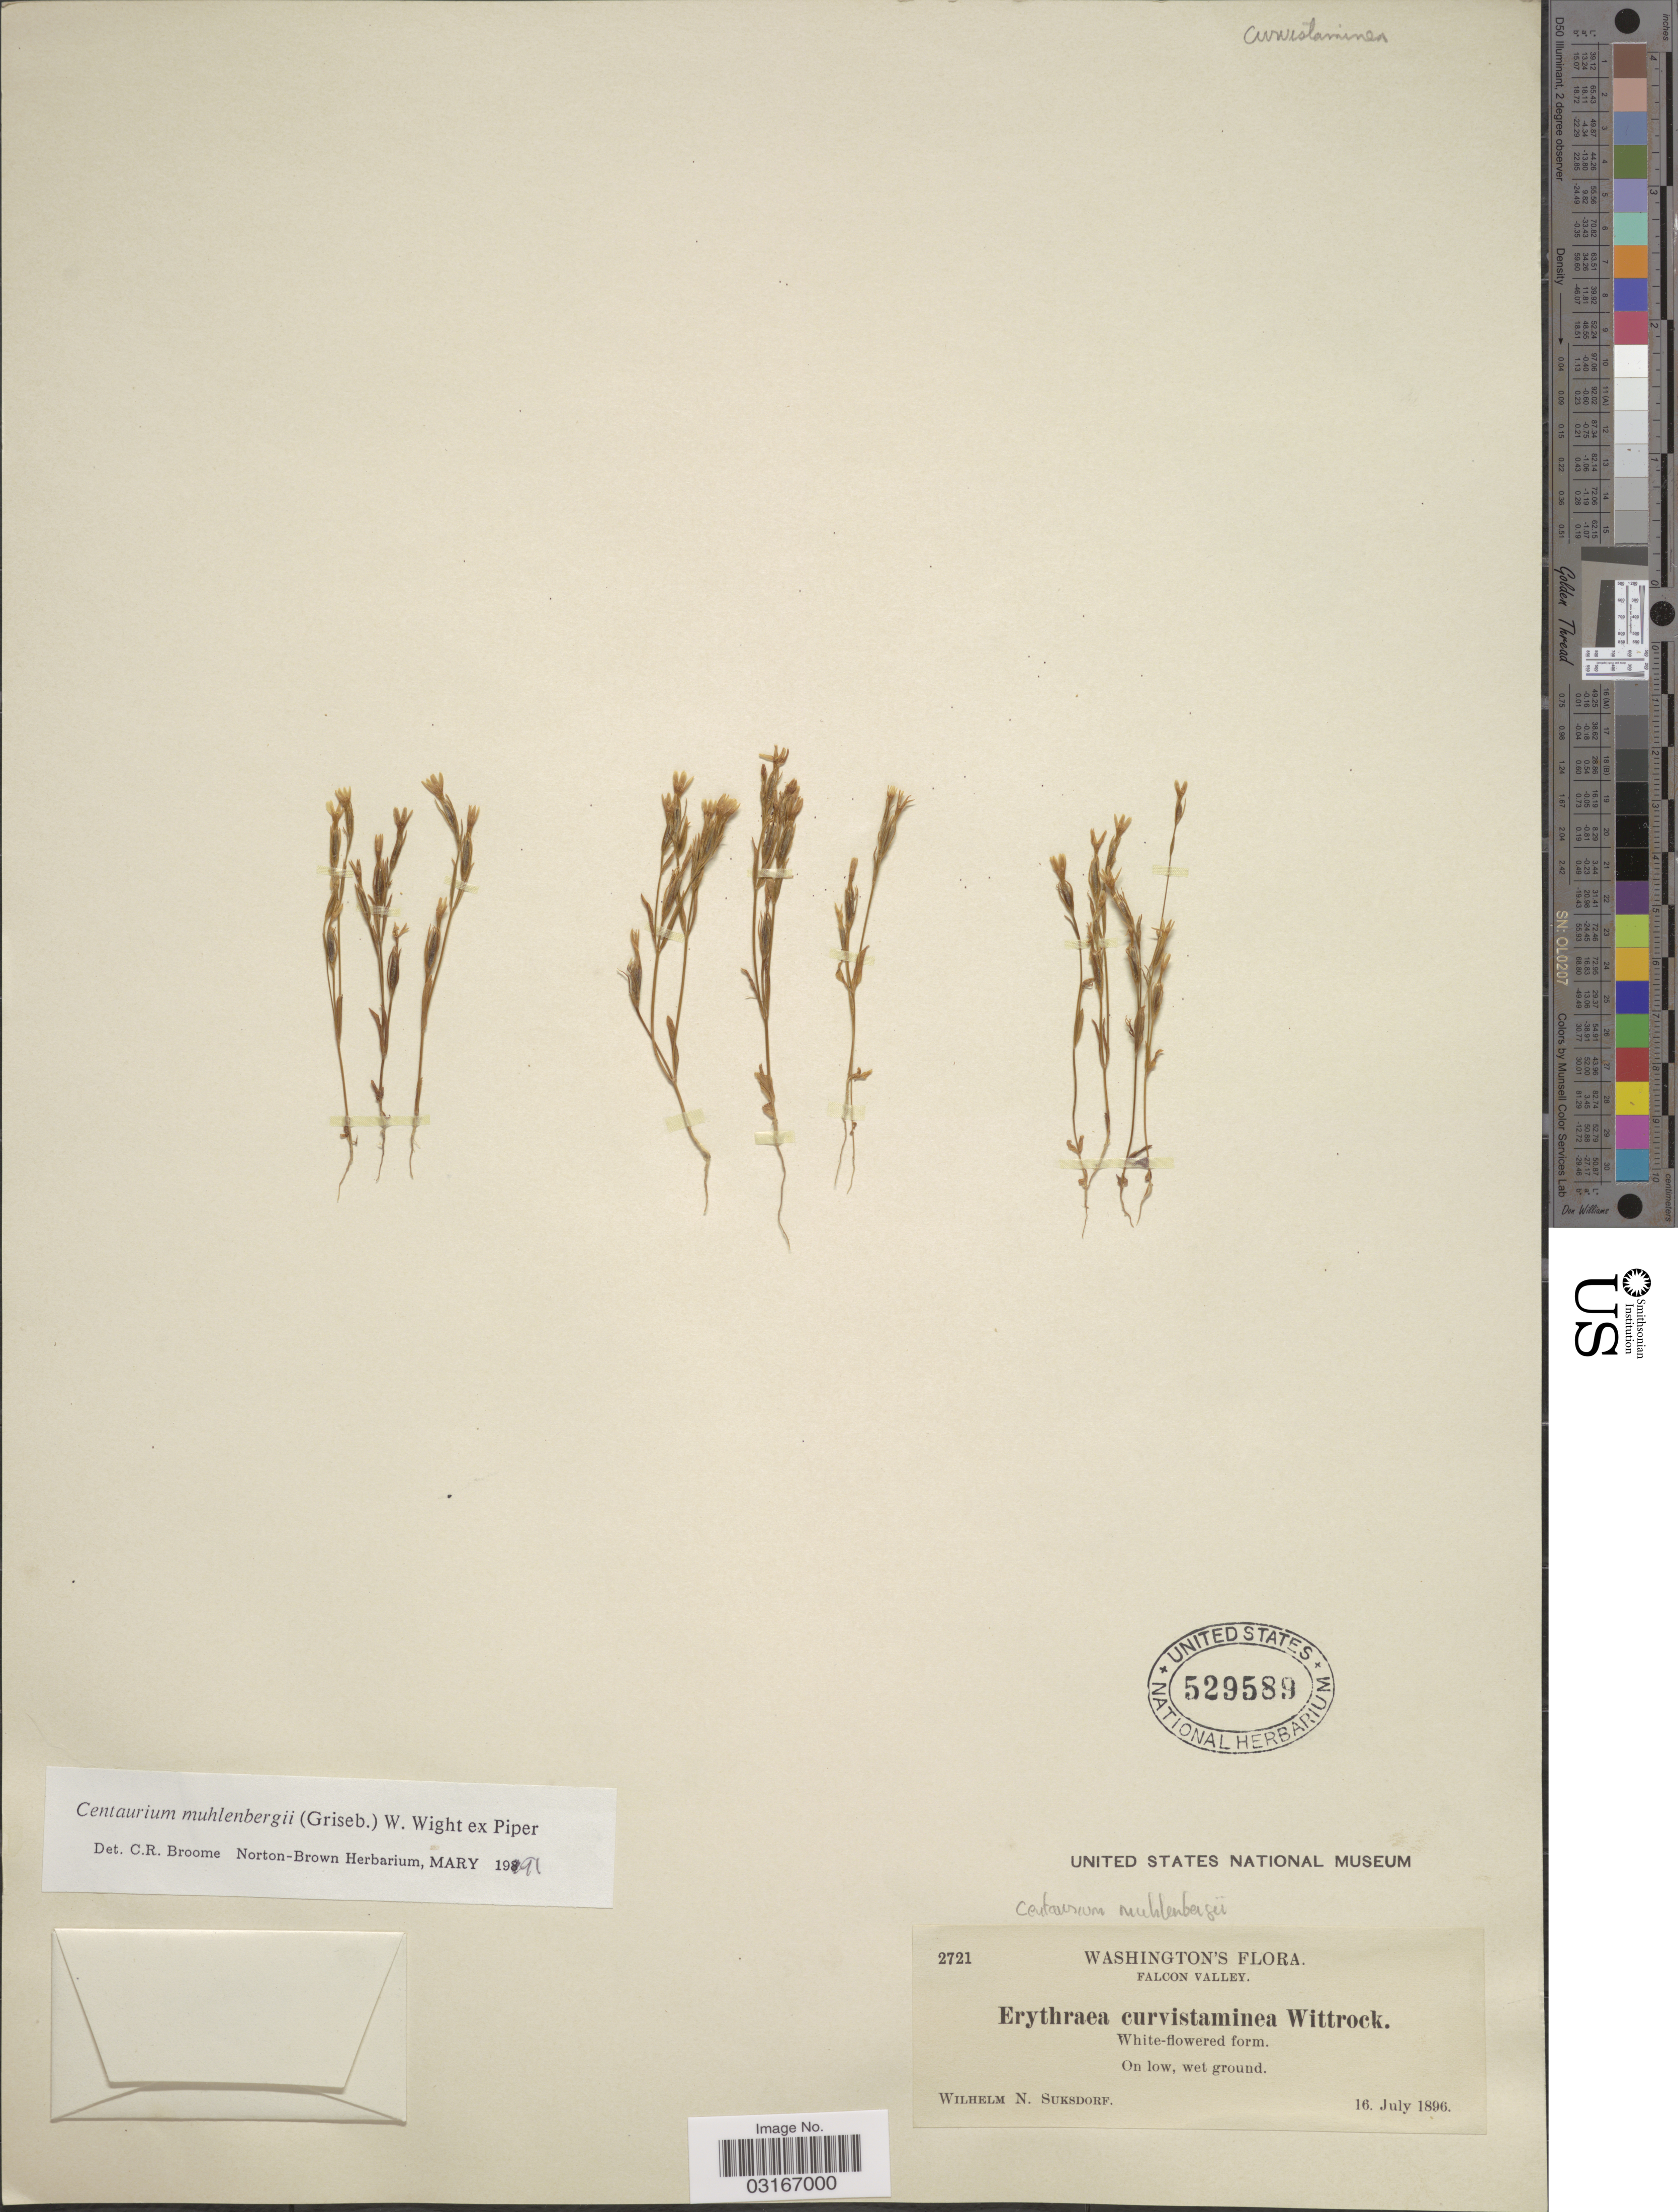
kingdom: Plantae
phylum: Tracheophyta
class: Magnoliopsida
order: Gentianales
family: Gentianaceae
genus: Centaurium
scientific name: Centaurium muehlenbergii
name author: (Griseb.) W. Wight ex Piper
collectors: W. N. Suksdorf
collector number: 2721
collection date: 1896-07-16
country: United States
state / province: Washington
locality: Falcon Valley.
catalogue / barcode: US 529589